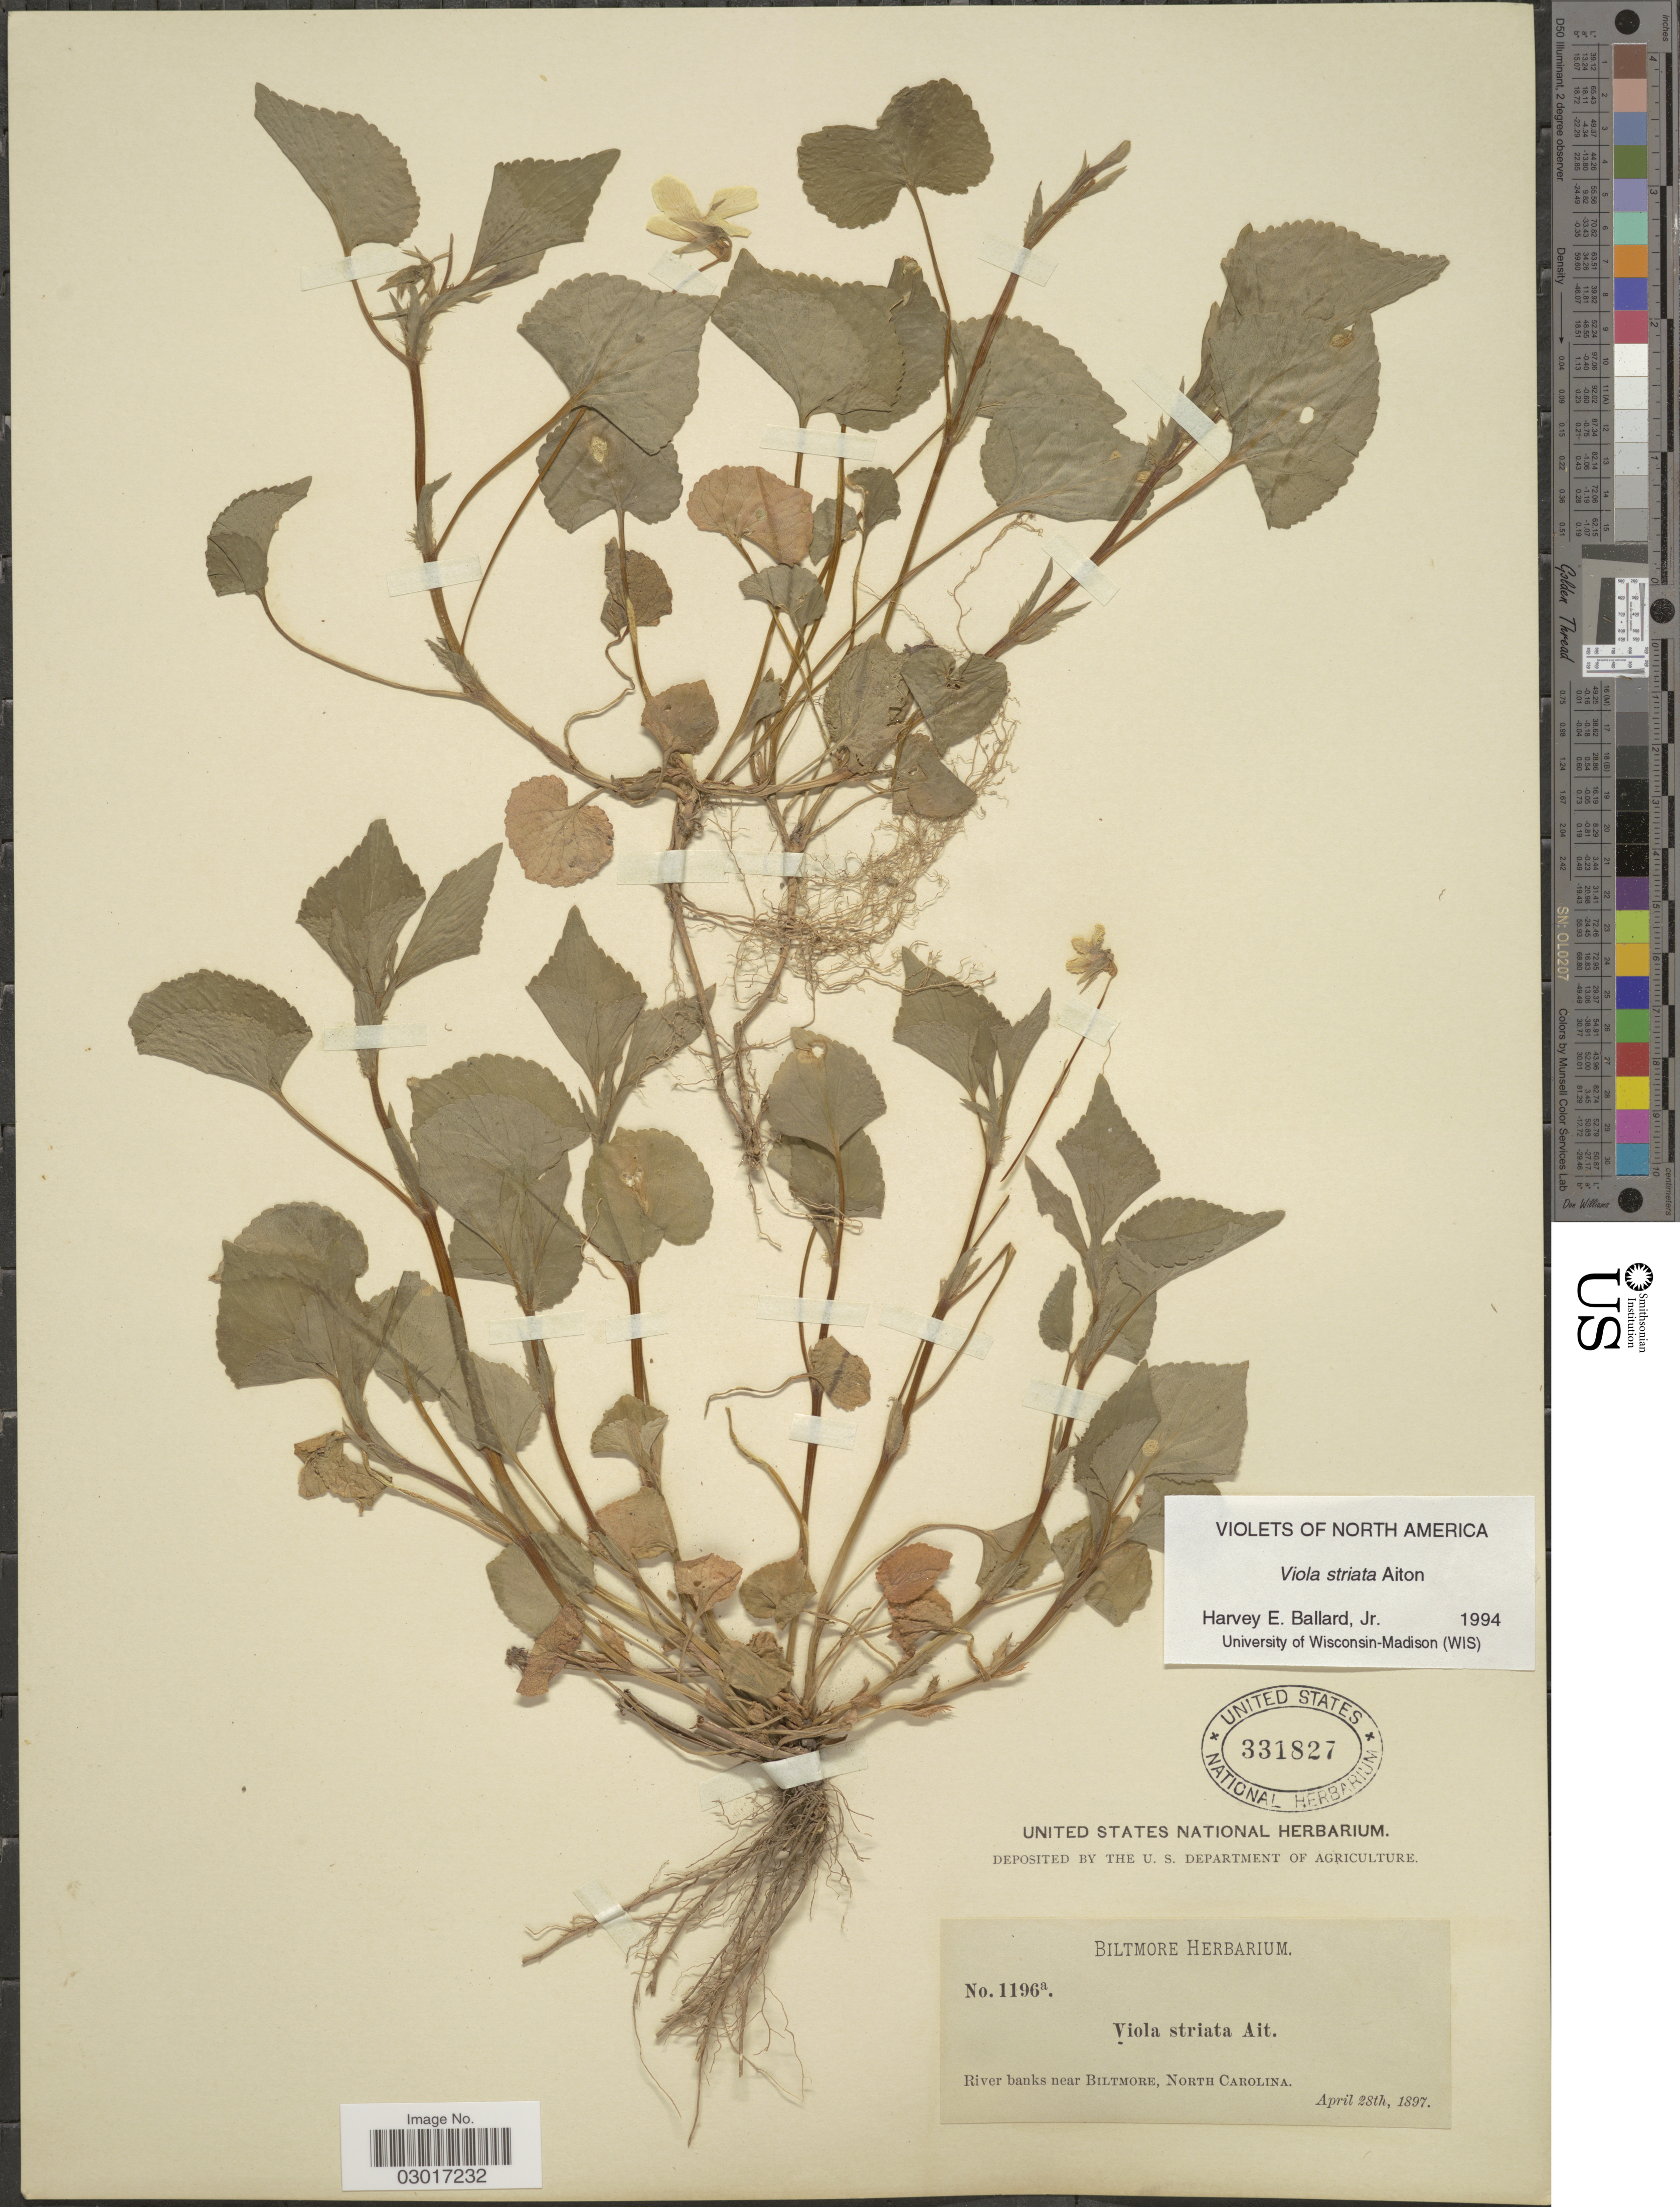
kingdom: Plantae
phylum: Tracheophyta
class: Magnoliopsida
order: Malpighiales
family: Violaceae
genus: Viola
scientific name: Viola striata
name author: Aiton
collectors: ex herb. Biltmore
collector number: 1196a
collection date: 1897-04-28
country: United States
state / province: North Carolina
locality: River banks near Biltmore.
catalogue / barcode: US 331827